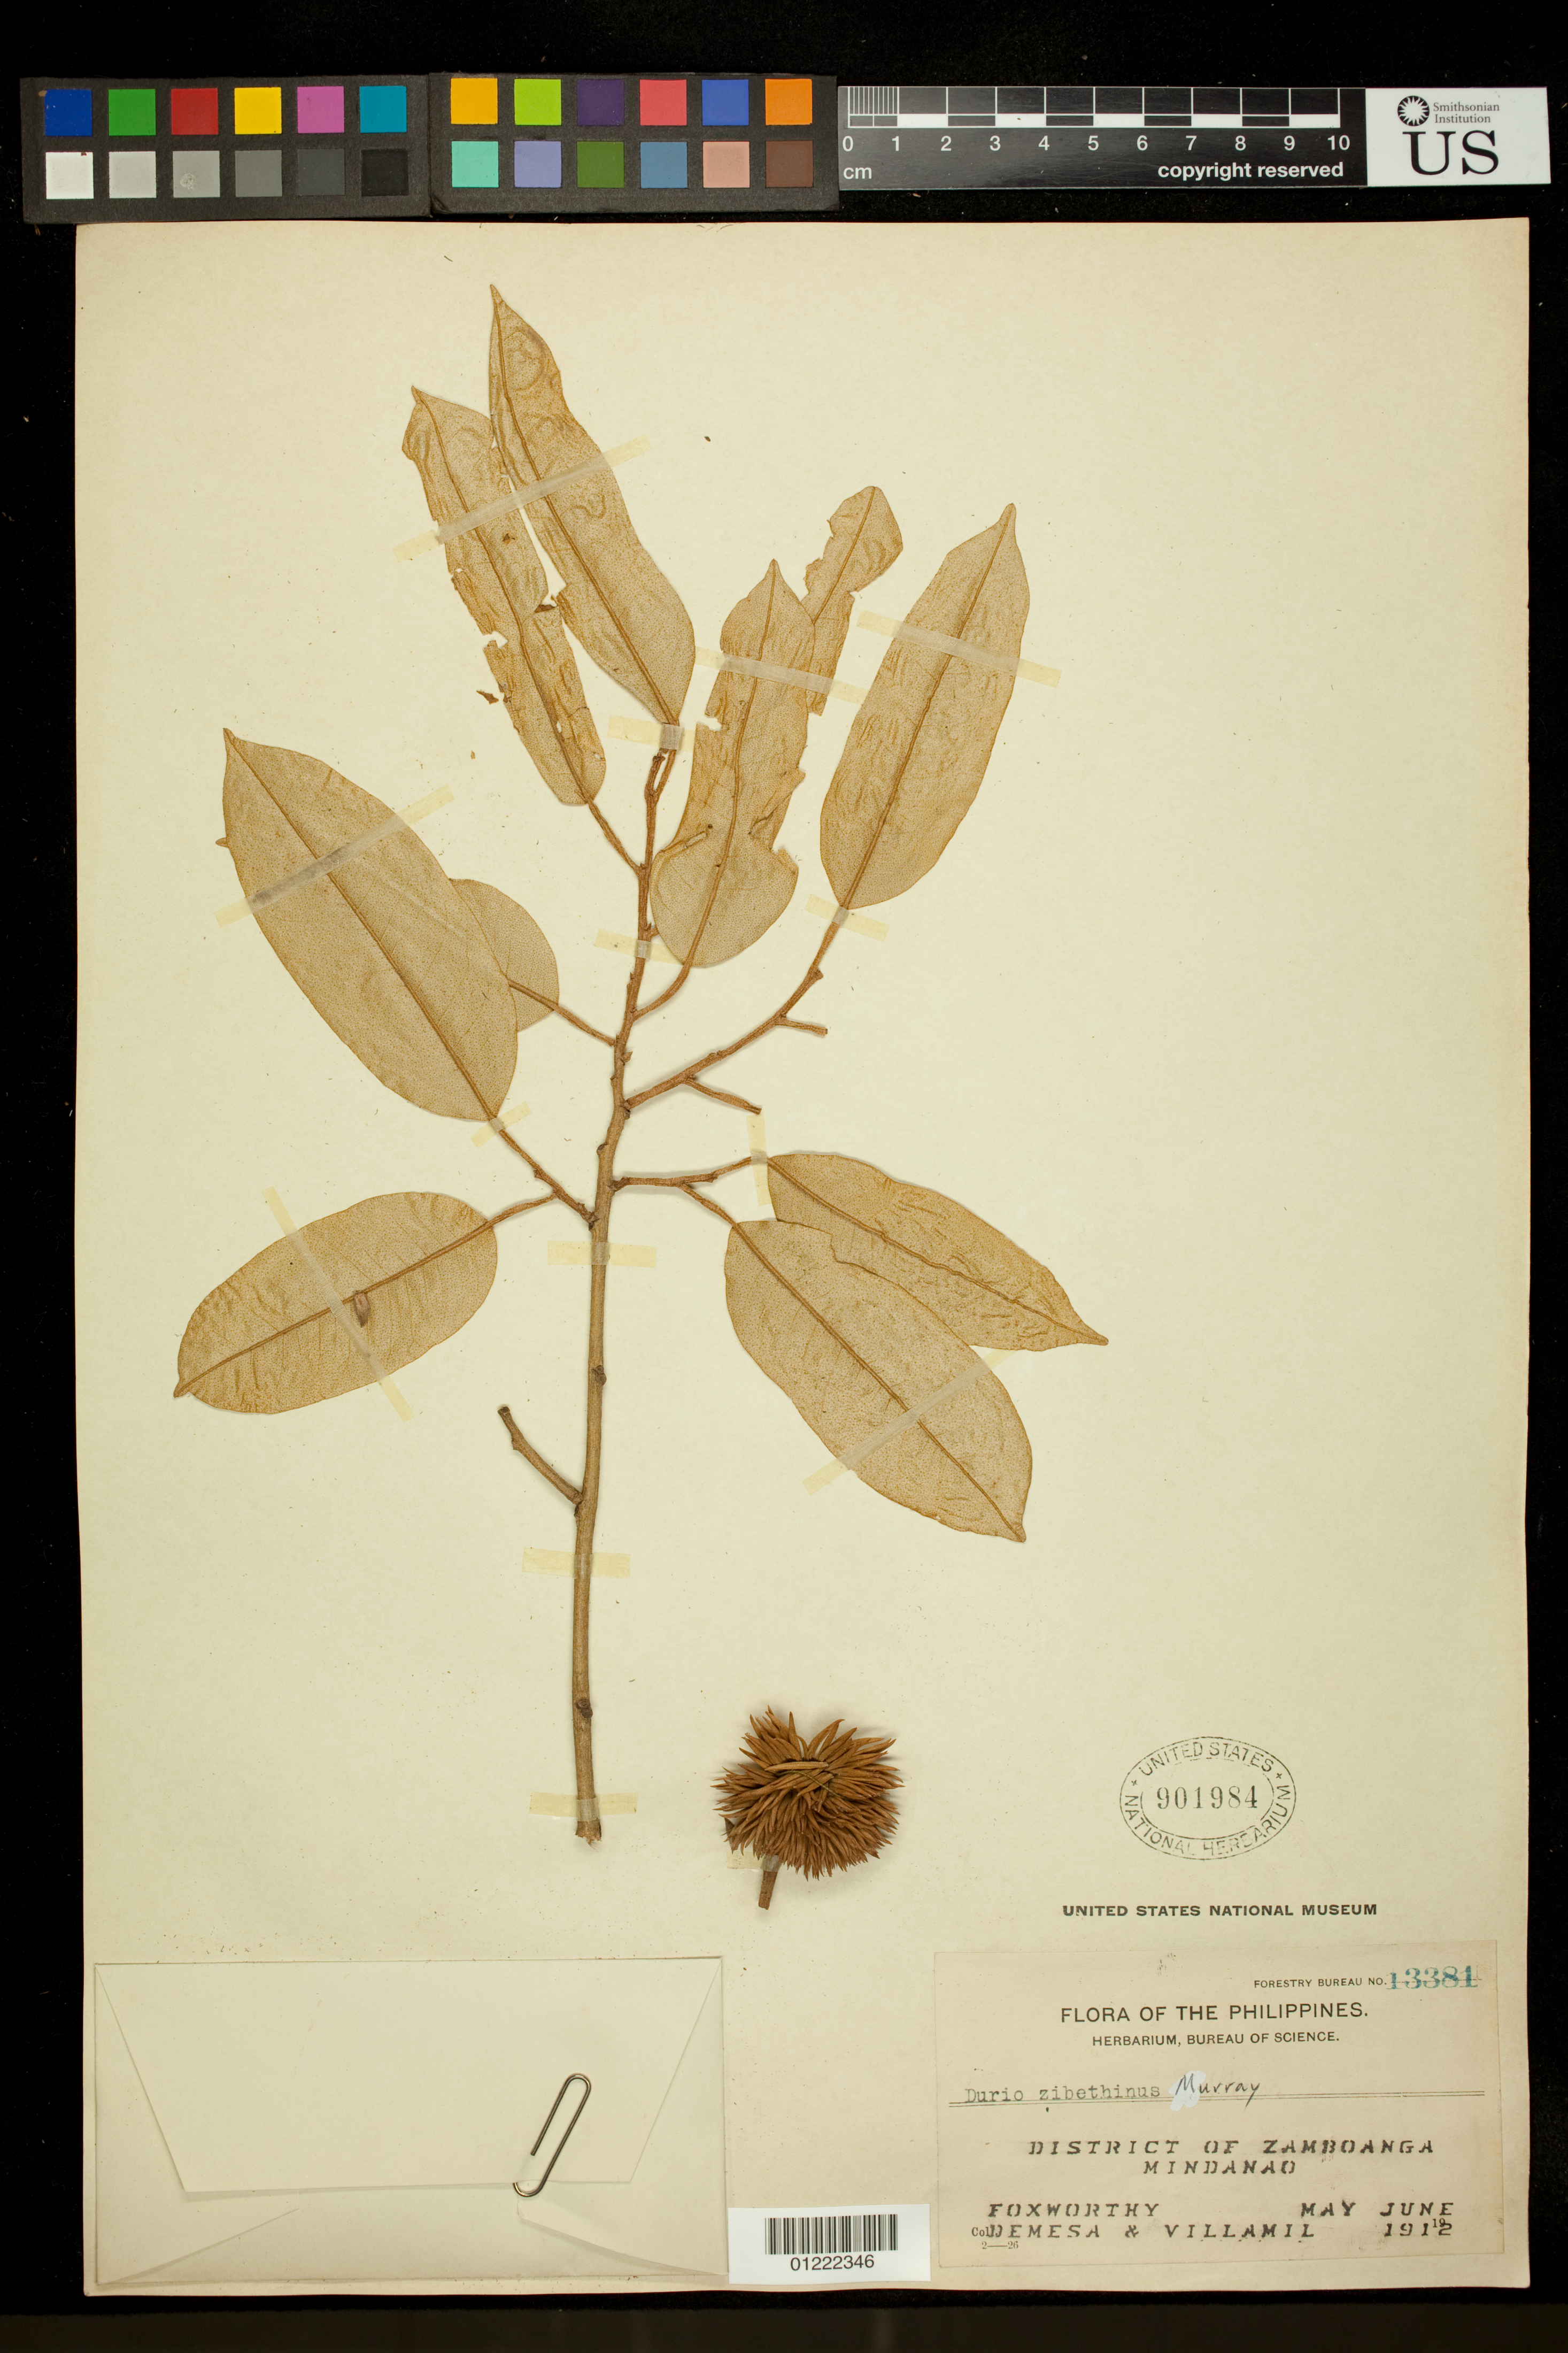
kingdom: Plantae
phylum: Tracheophyta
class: Magnoliopsida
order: Malvales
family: Malvaceae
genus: Durio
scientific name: Durio zibethinus Moon, nom. illeg.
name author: Moon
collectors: F. W. Foxworthy, A. Demesa & A. Villamil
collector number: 13381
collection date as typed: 1912-05 to 1912-06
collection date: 1912-05/1912-06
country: Philippines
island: Mindanao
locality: Zamboanga Peninsula, District of Zamboanga, Mindanao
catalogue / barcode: US 901984